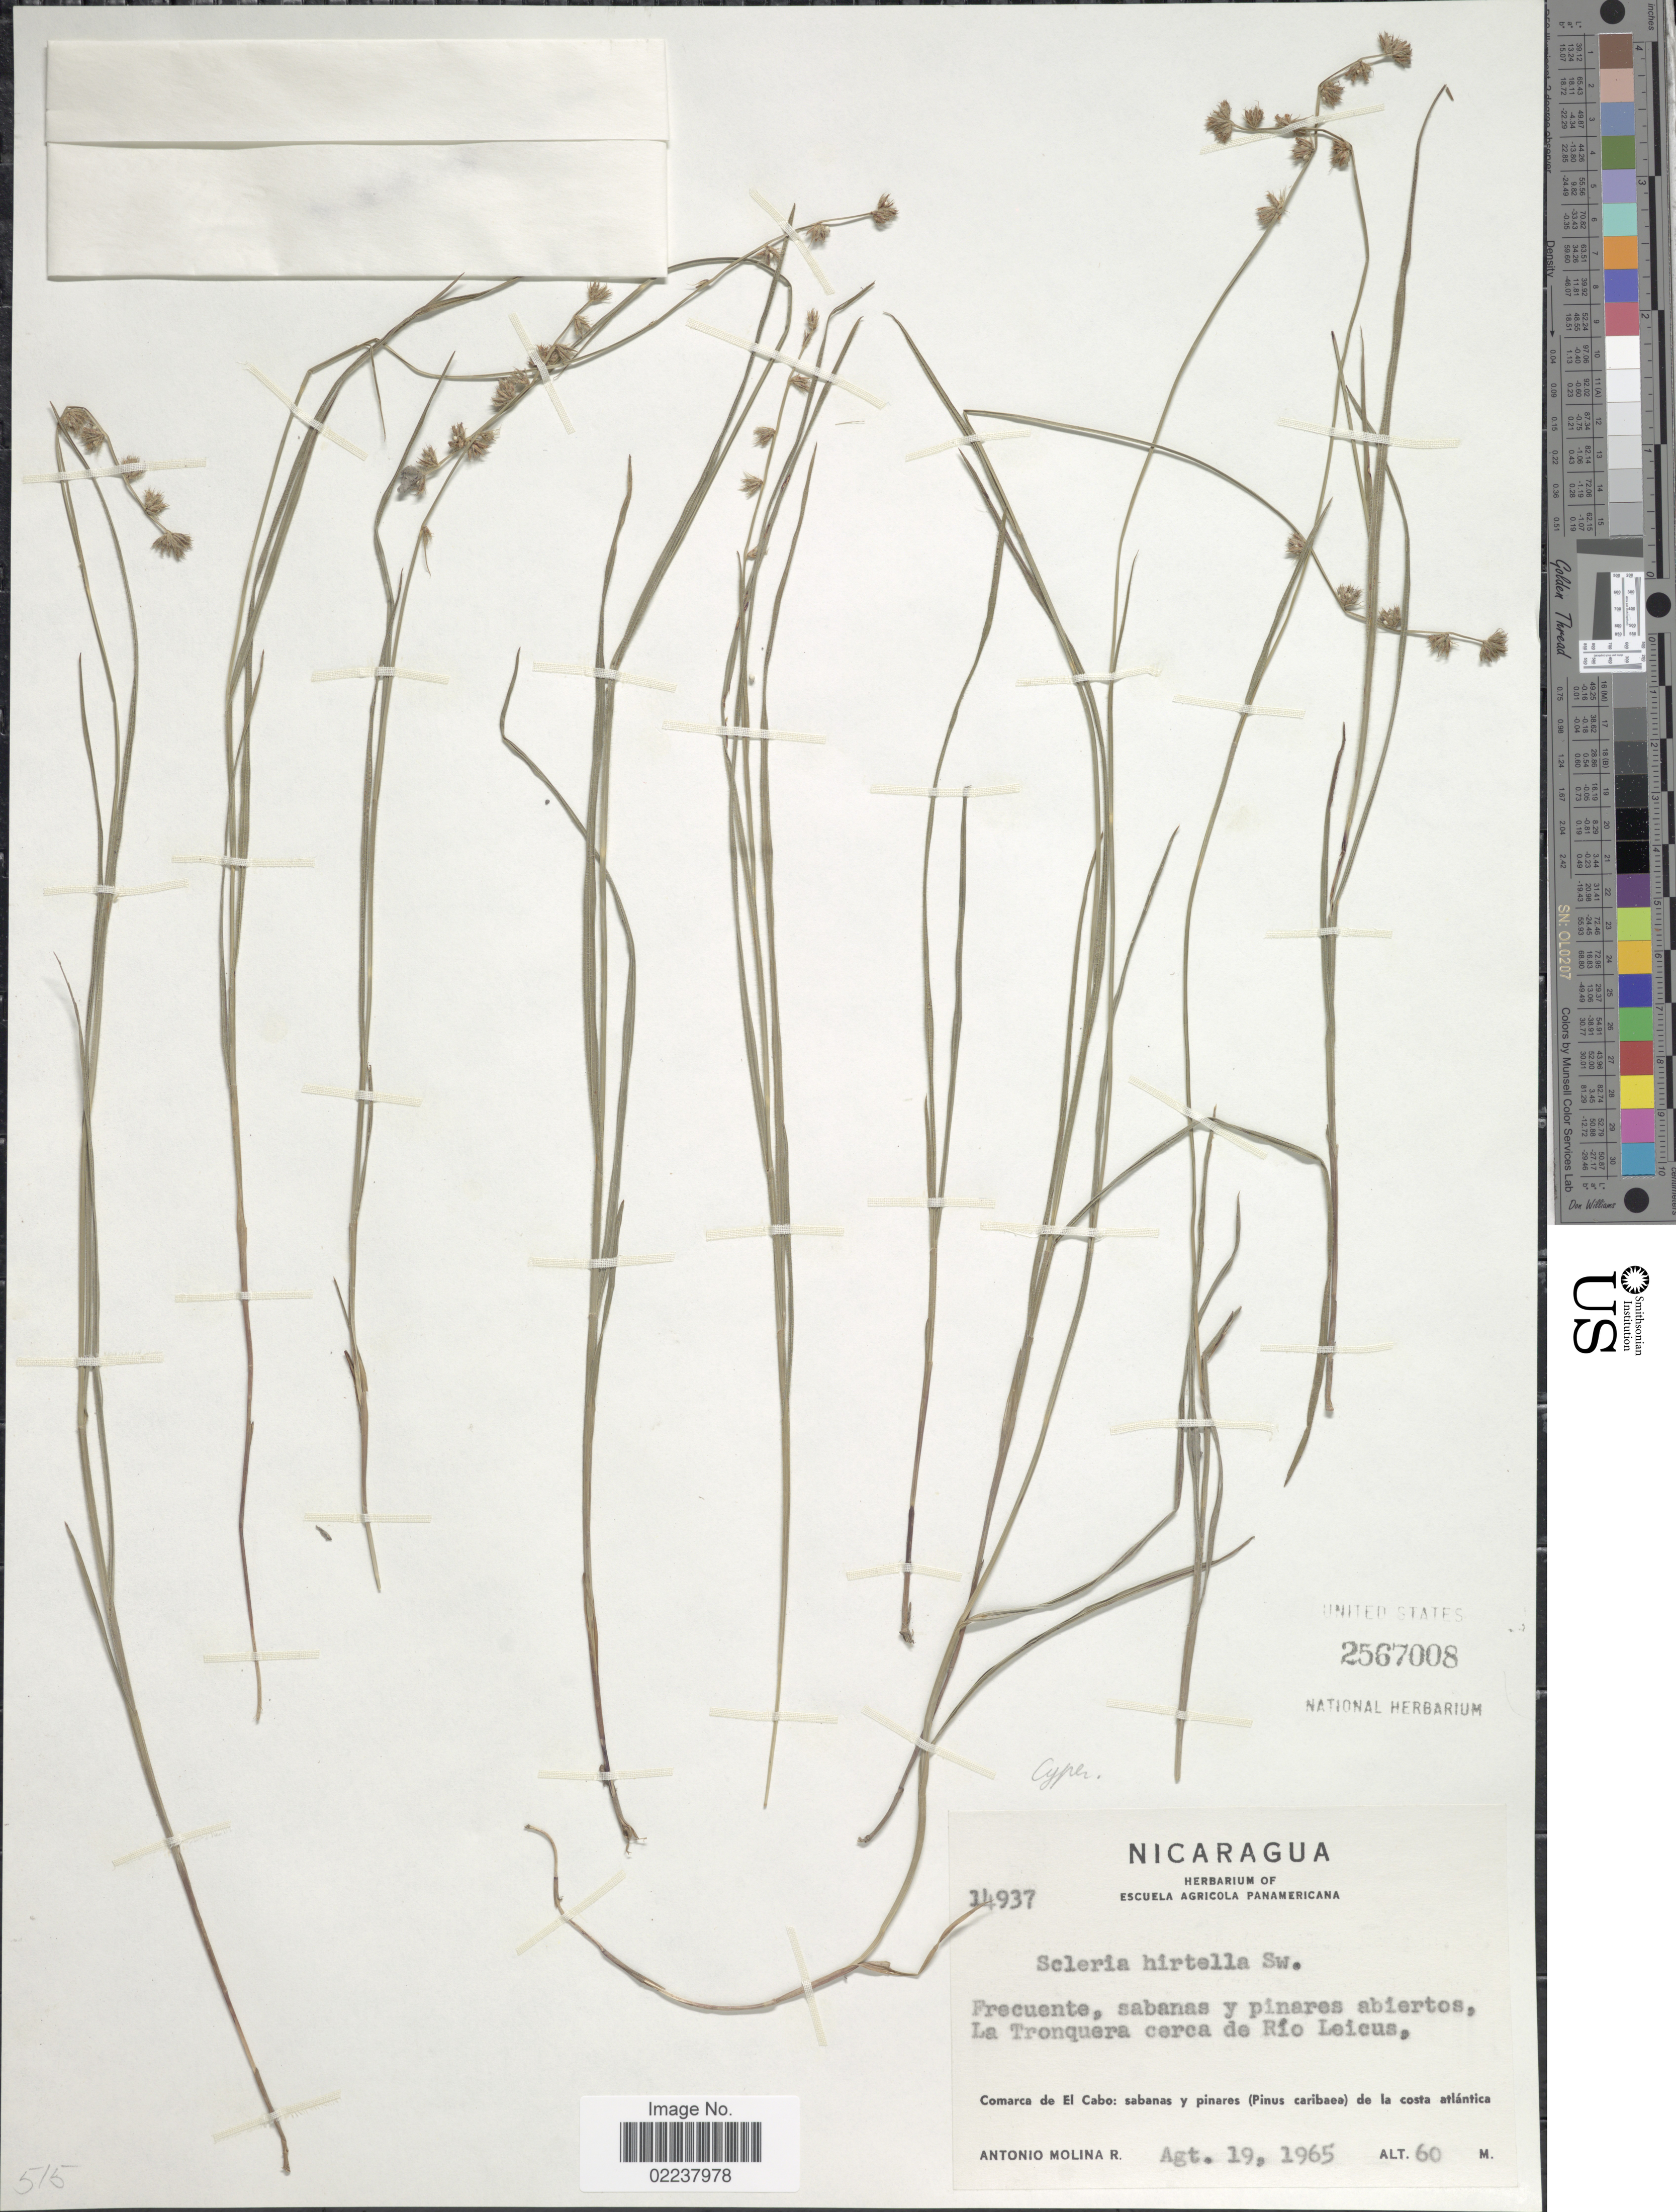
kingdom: Plantae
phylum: Tracheophyta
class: Liliopsida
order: Poales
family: Cyperaceae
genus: Scleria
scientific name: Scleria hirtella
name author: Sw.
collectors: A. Molina R.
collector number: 14937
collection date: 1965-08-19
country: Nicaragua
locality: Frecuente, sabanas y pinares abiertos, La Tronquera cerca de Rio Leicus, Comarca de El Cabo: sabanas y pinares (Pinus caribaea) de la costa atlantica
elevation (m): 60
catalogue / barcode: US 2567008